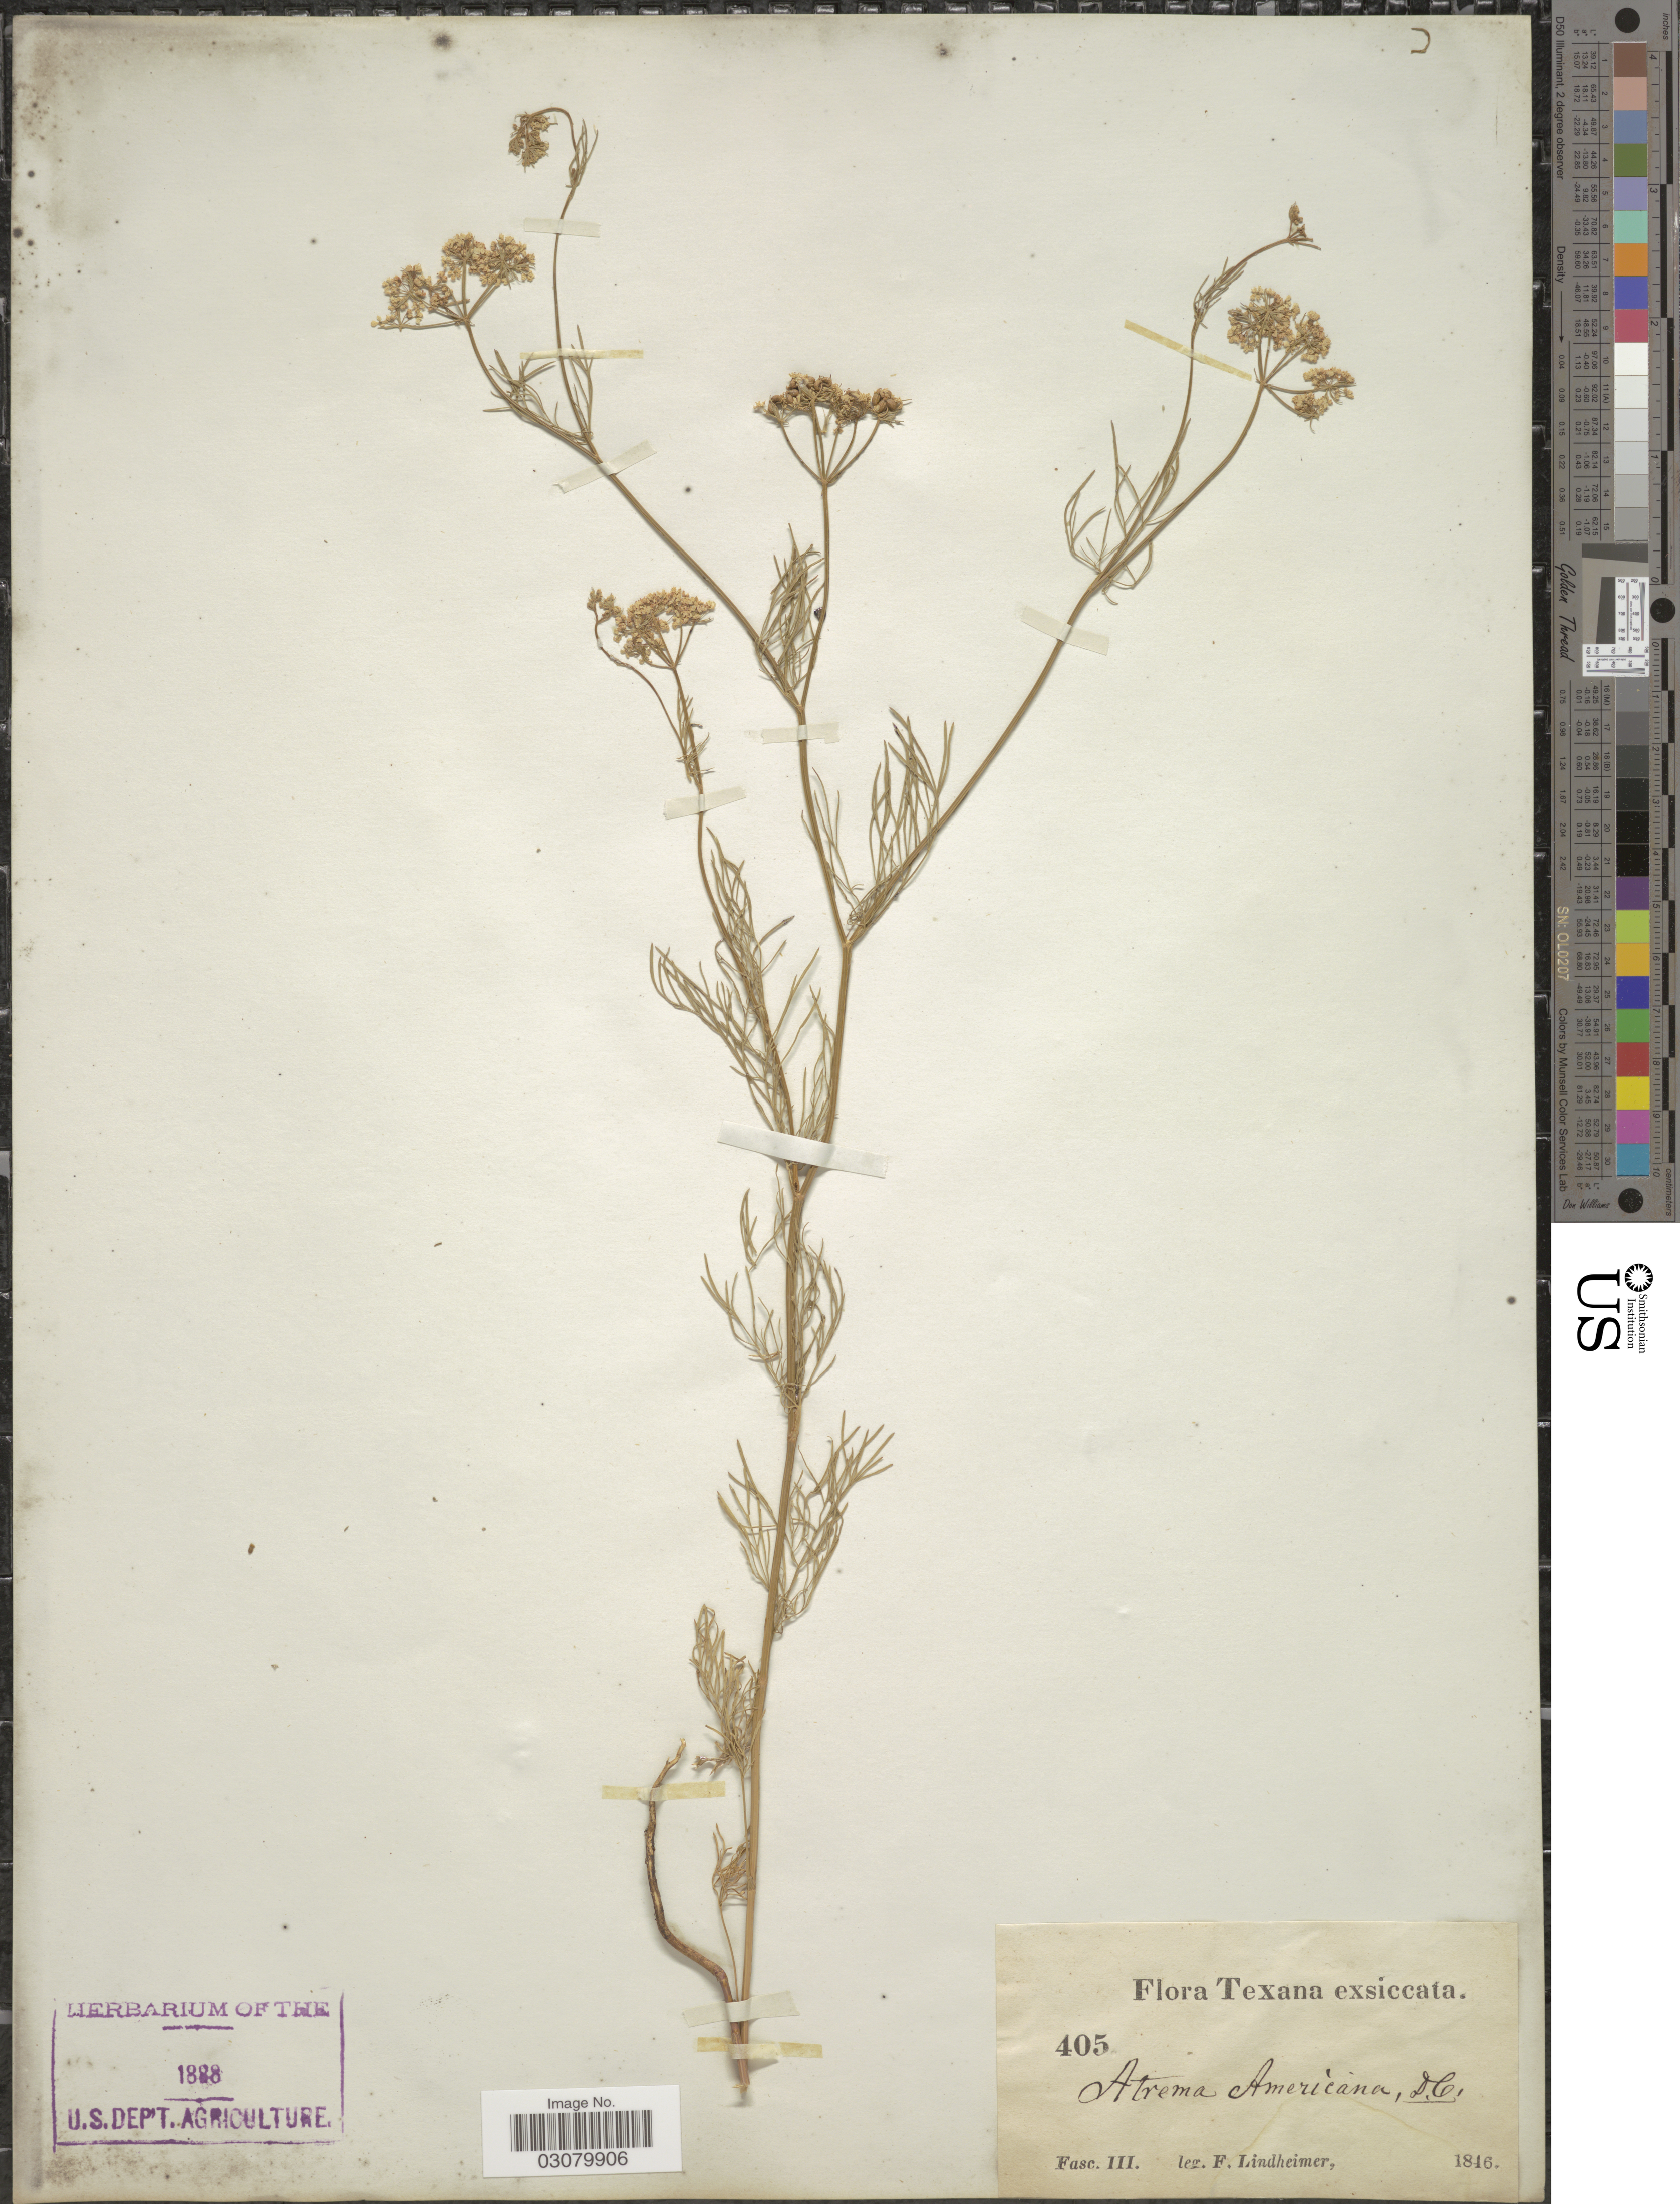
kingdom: Plantae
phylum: Tracheophyta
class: Magnoliopsida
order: Apiales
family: Apiaceae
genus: Bifora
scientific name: Bifora americana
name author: (DC.) Benth. & Hook. f. ex S. Watson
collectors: F. Lindheimer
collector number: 405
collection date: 1846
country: United States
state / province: Texas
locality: Fasc. III. [unsure placement]